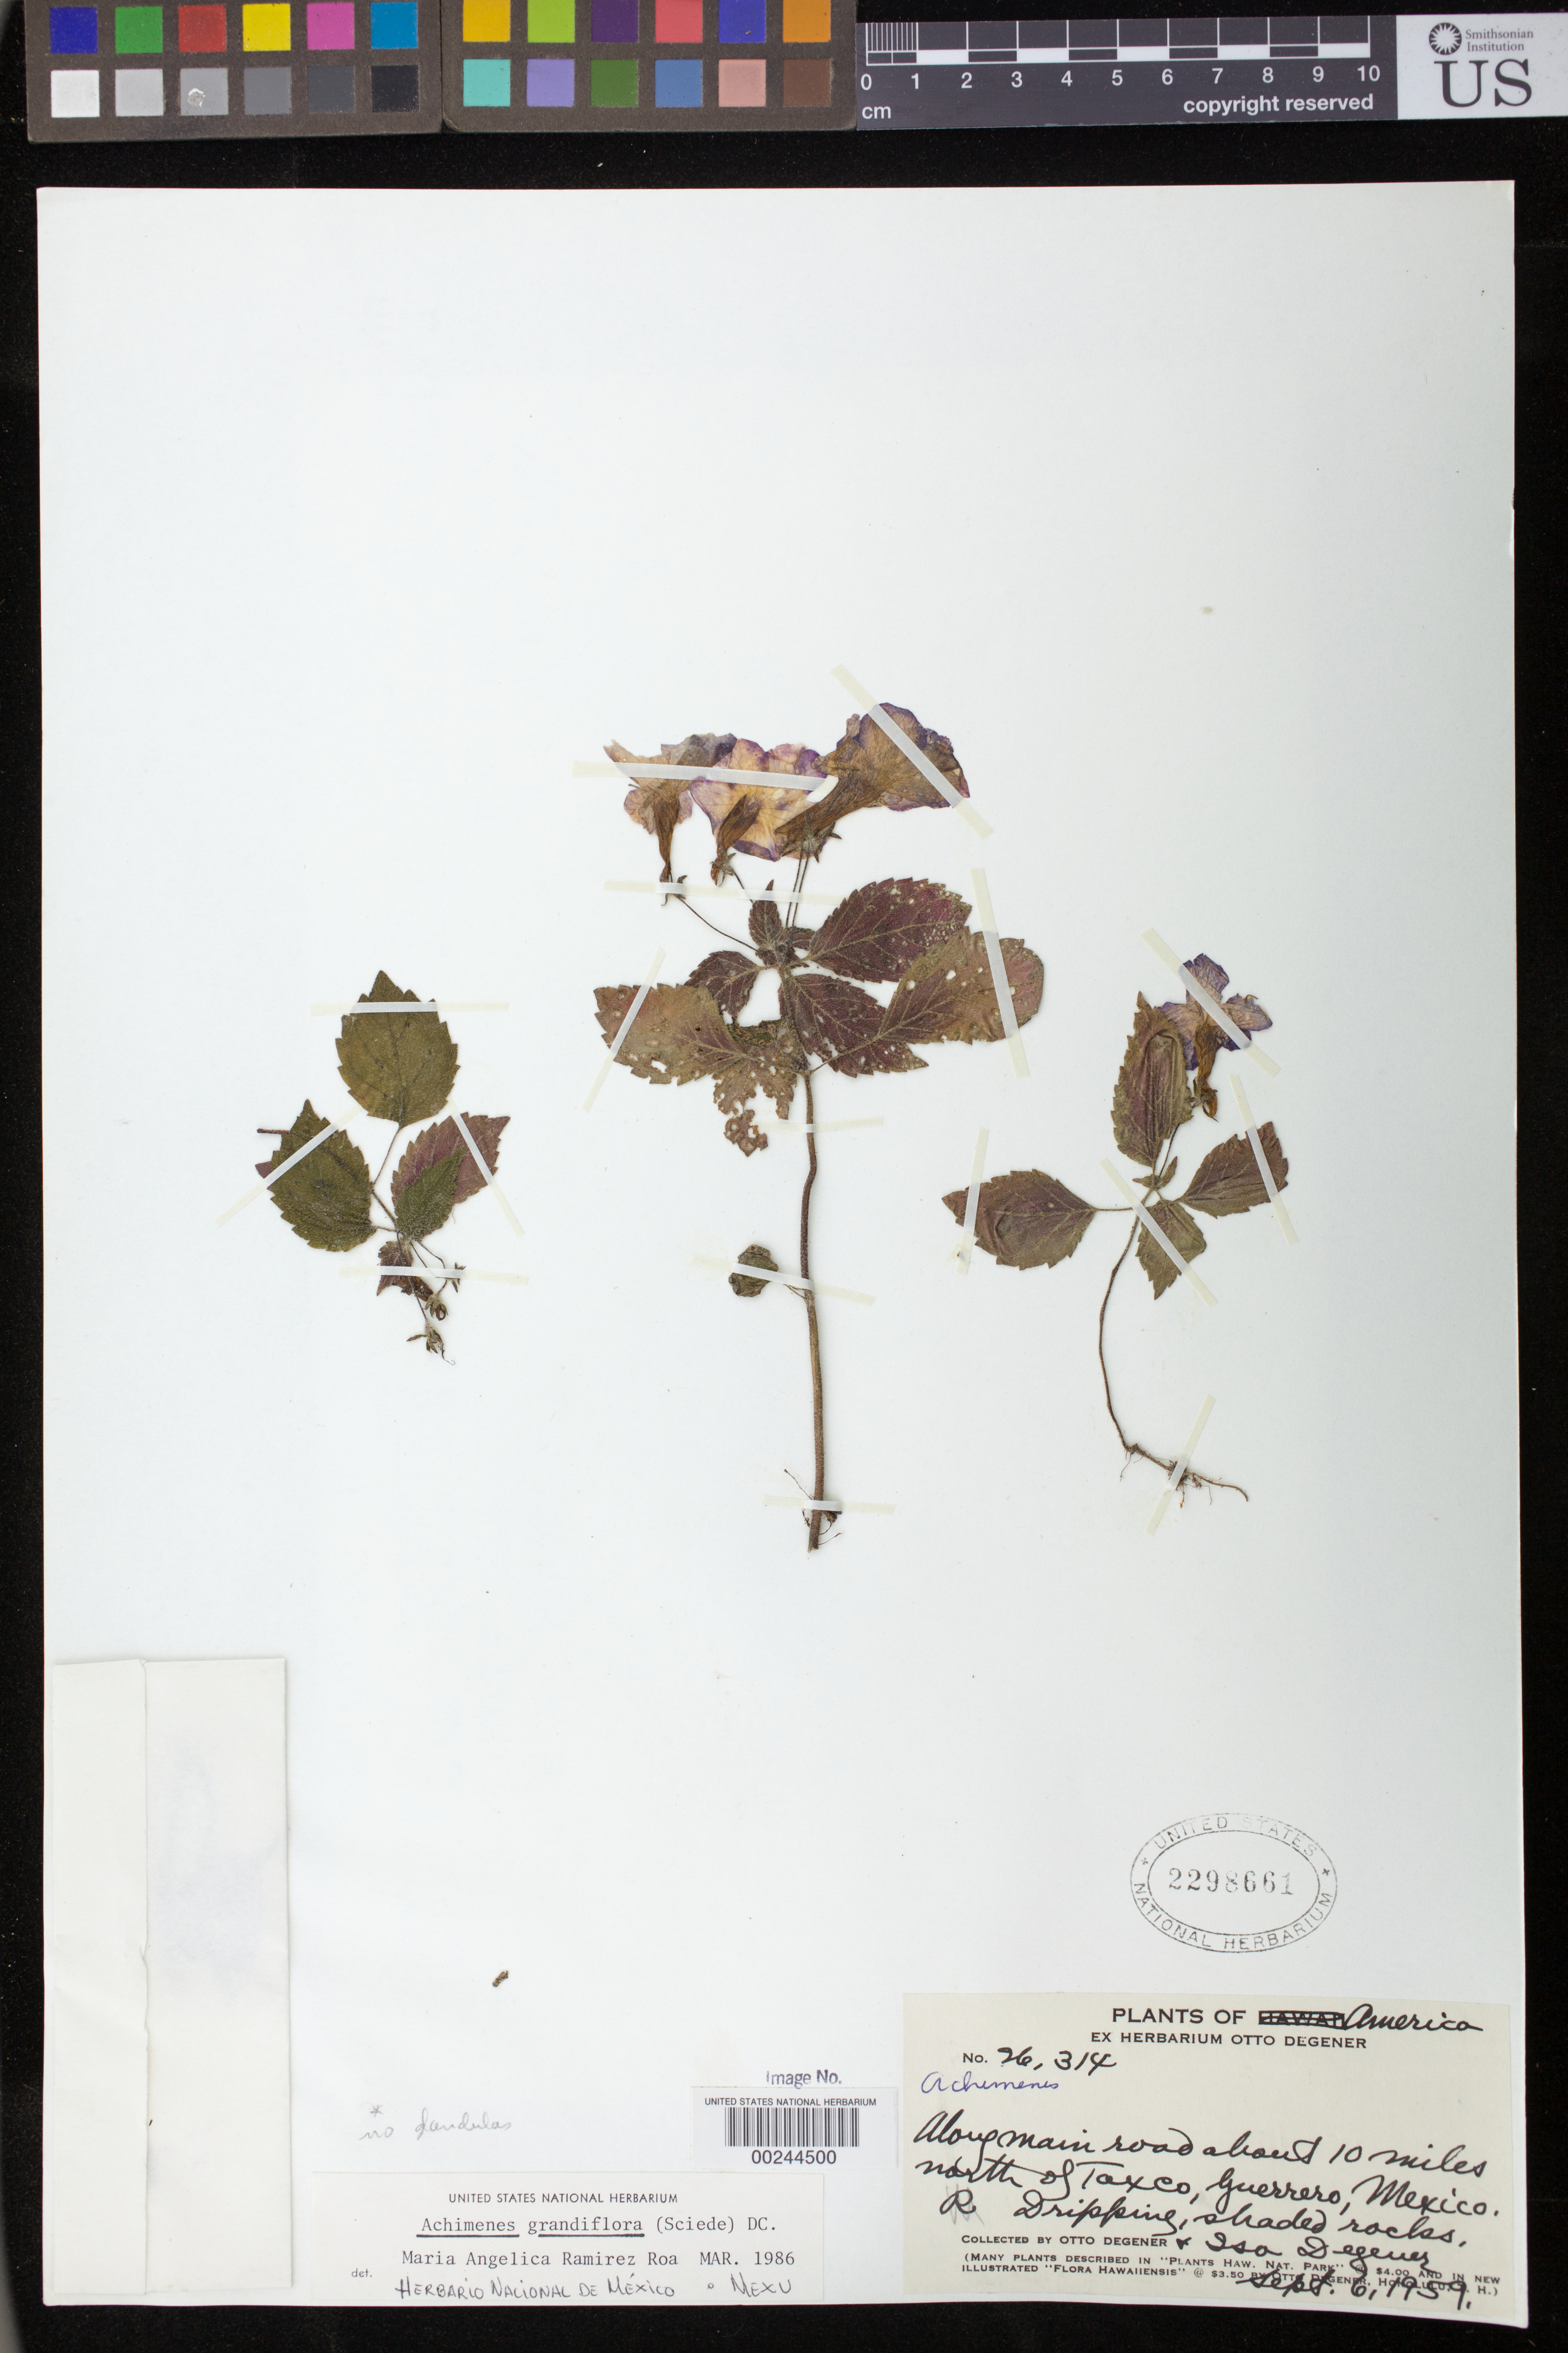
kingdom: Plantae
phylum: Tracheophyta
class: Magnoliopsida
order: Lamiales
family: Gesneriaceae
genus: Achimenes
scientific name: Achimenes grandiflora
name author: (Schiede) DC.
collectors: O. Degener & I. Degener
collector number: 26314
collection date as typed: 06 Sep 1959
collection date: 1959-09-06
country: Mexico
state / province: Guerrero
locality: Along main road about 10 mi N of Taxco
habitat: Dripping shaded rocks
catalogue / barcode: US 2298661